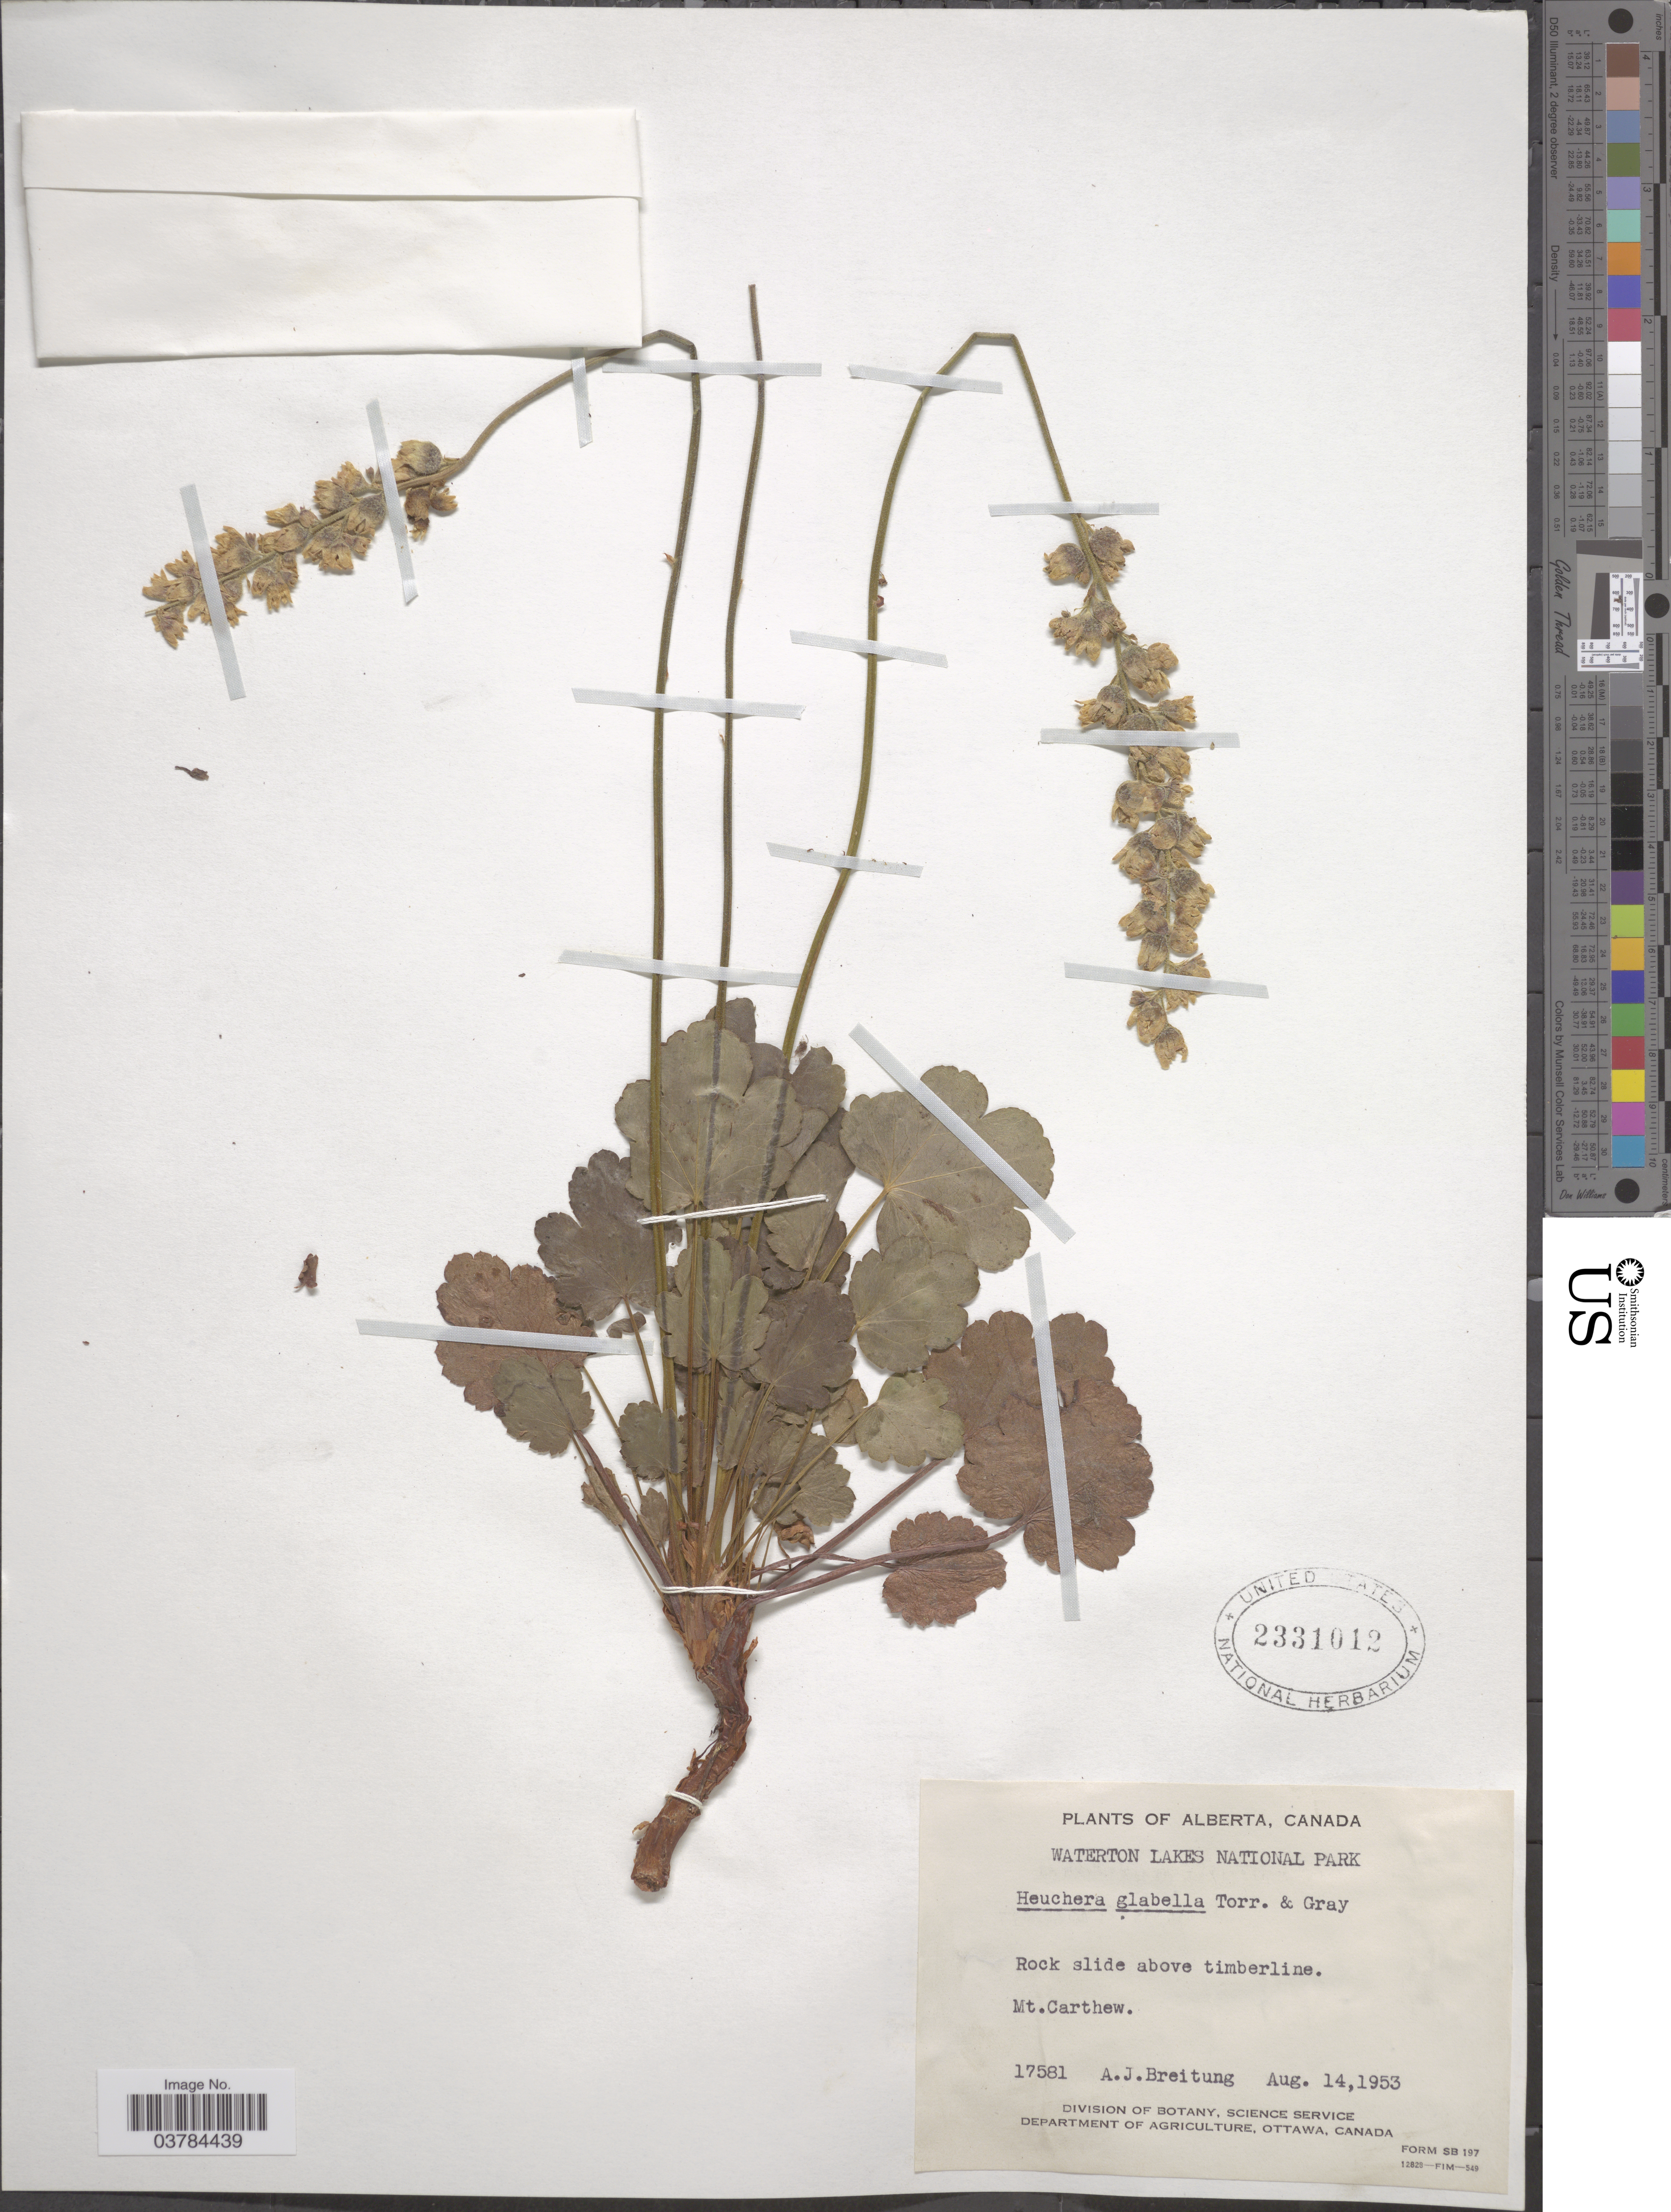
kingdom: Plantae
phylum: Tracheophyta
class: Magnoliopsida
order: Saxifragales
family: Saxifragaceae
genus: Heuchera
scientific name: Heuchera glabella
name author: Torr. & A. Gray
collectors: A. Breitung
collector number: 17581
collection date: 1953-08-14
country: Canada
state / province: Alberta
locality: Waterton Lakes National Park. Rock slide above timberline. Mt. Carthew.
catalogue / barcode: US 2331012